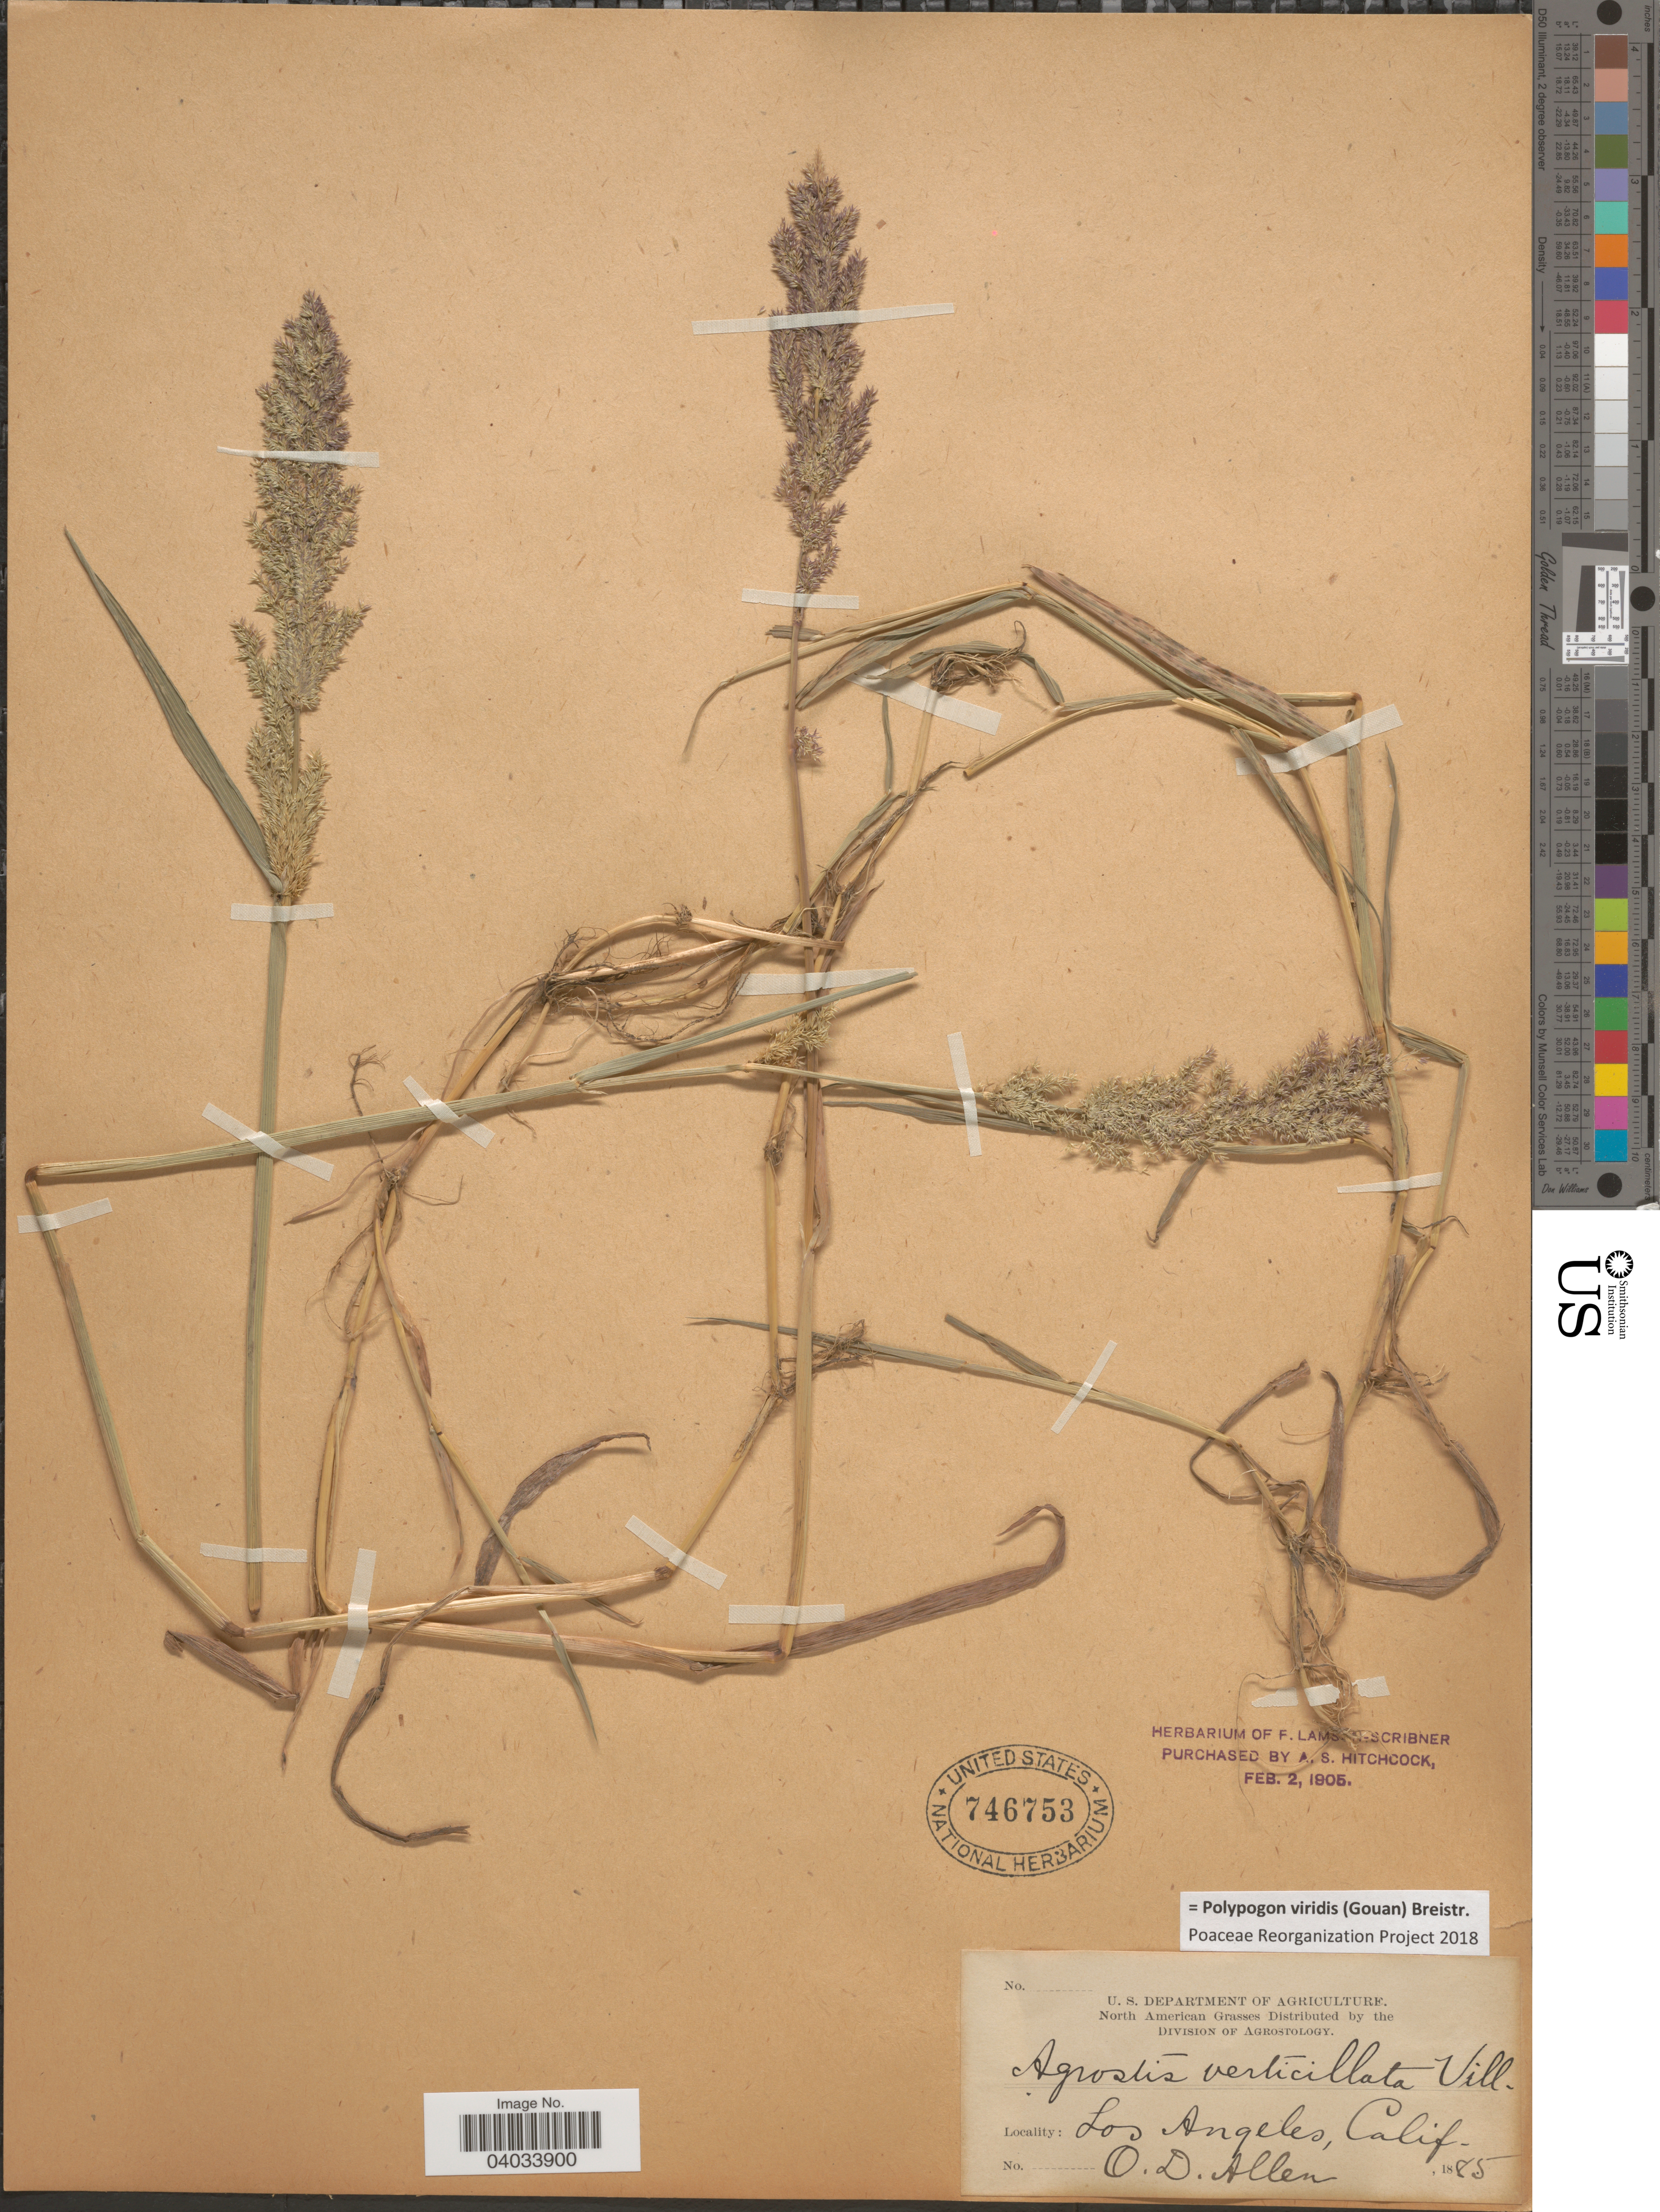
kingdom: Plantae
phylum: Tracheophyta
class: Liliopsida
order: Poales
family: Poaceae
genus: Polypogon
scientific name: Polypogon viridis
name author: (Gouan) Breistroffer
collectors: O. D. Allen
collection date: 1885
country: United States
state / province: California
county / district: Los Angeles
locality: Los Angeles.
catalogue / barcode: US 746753